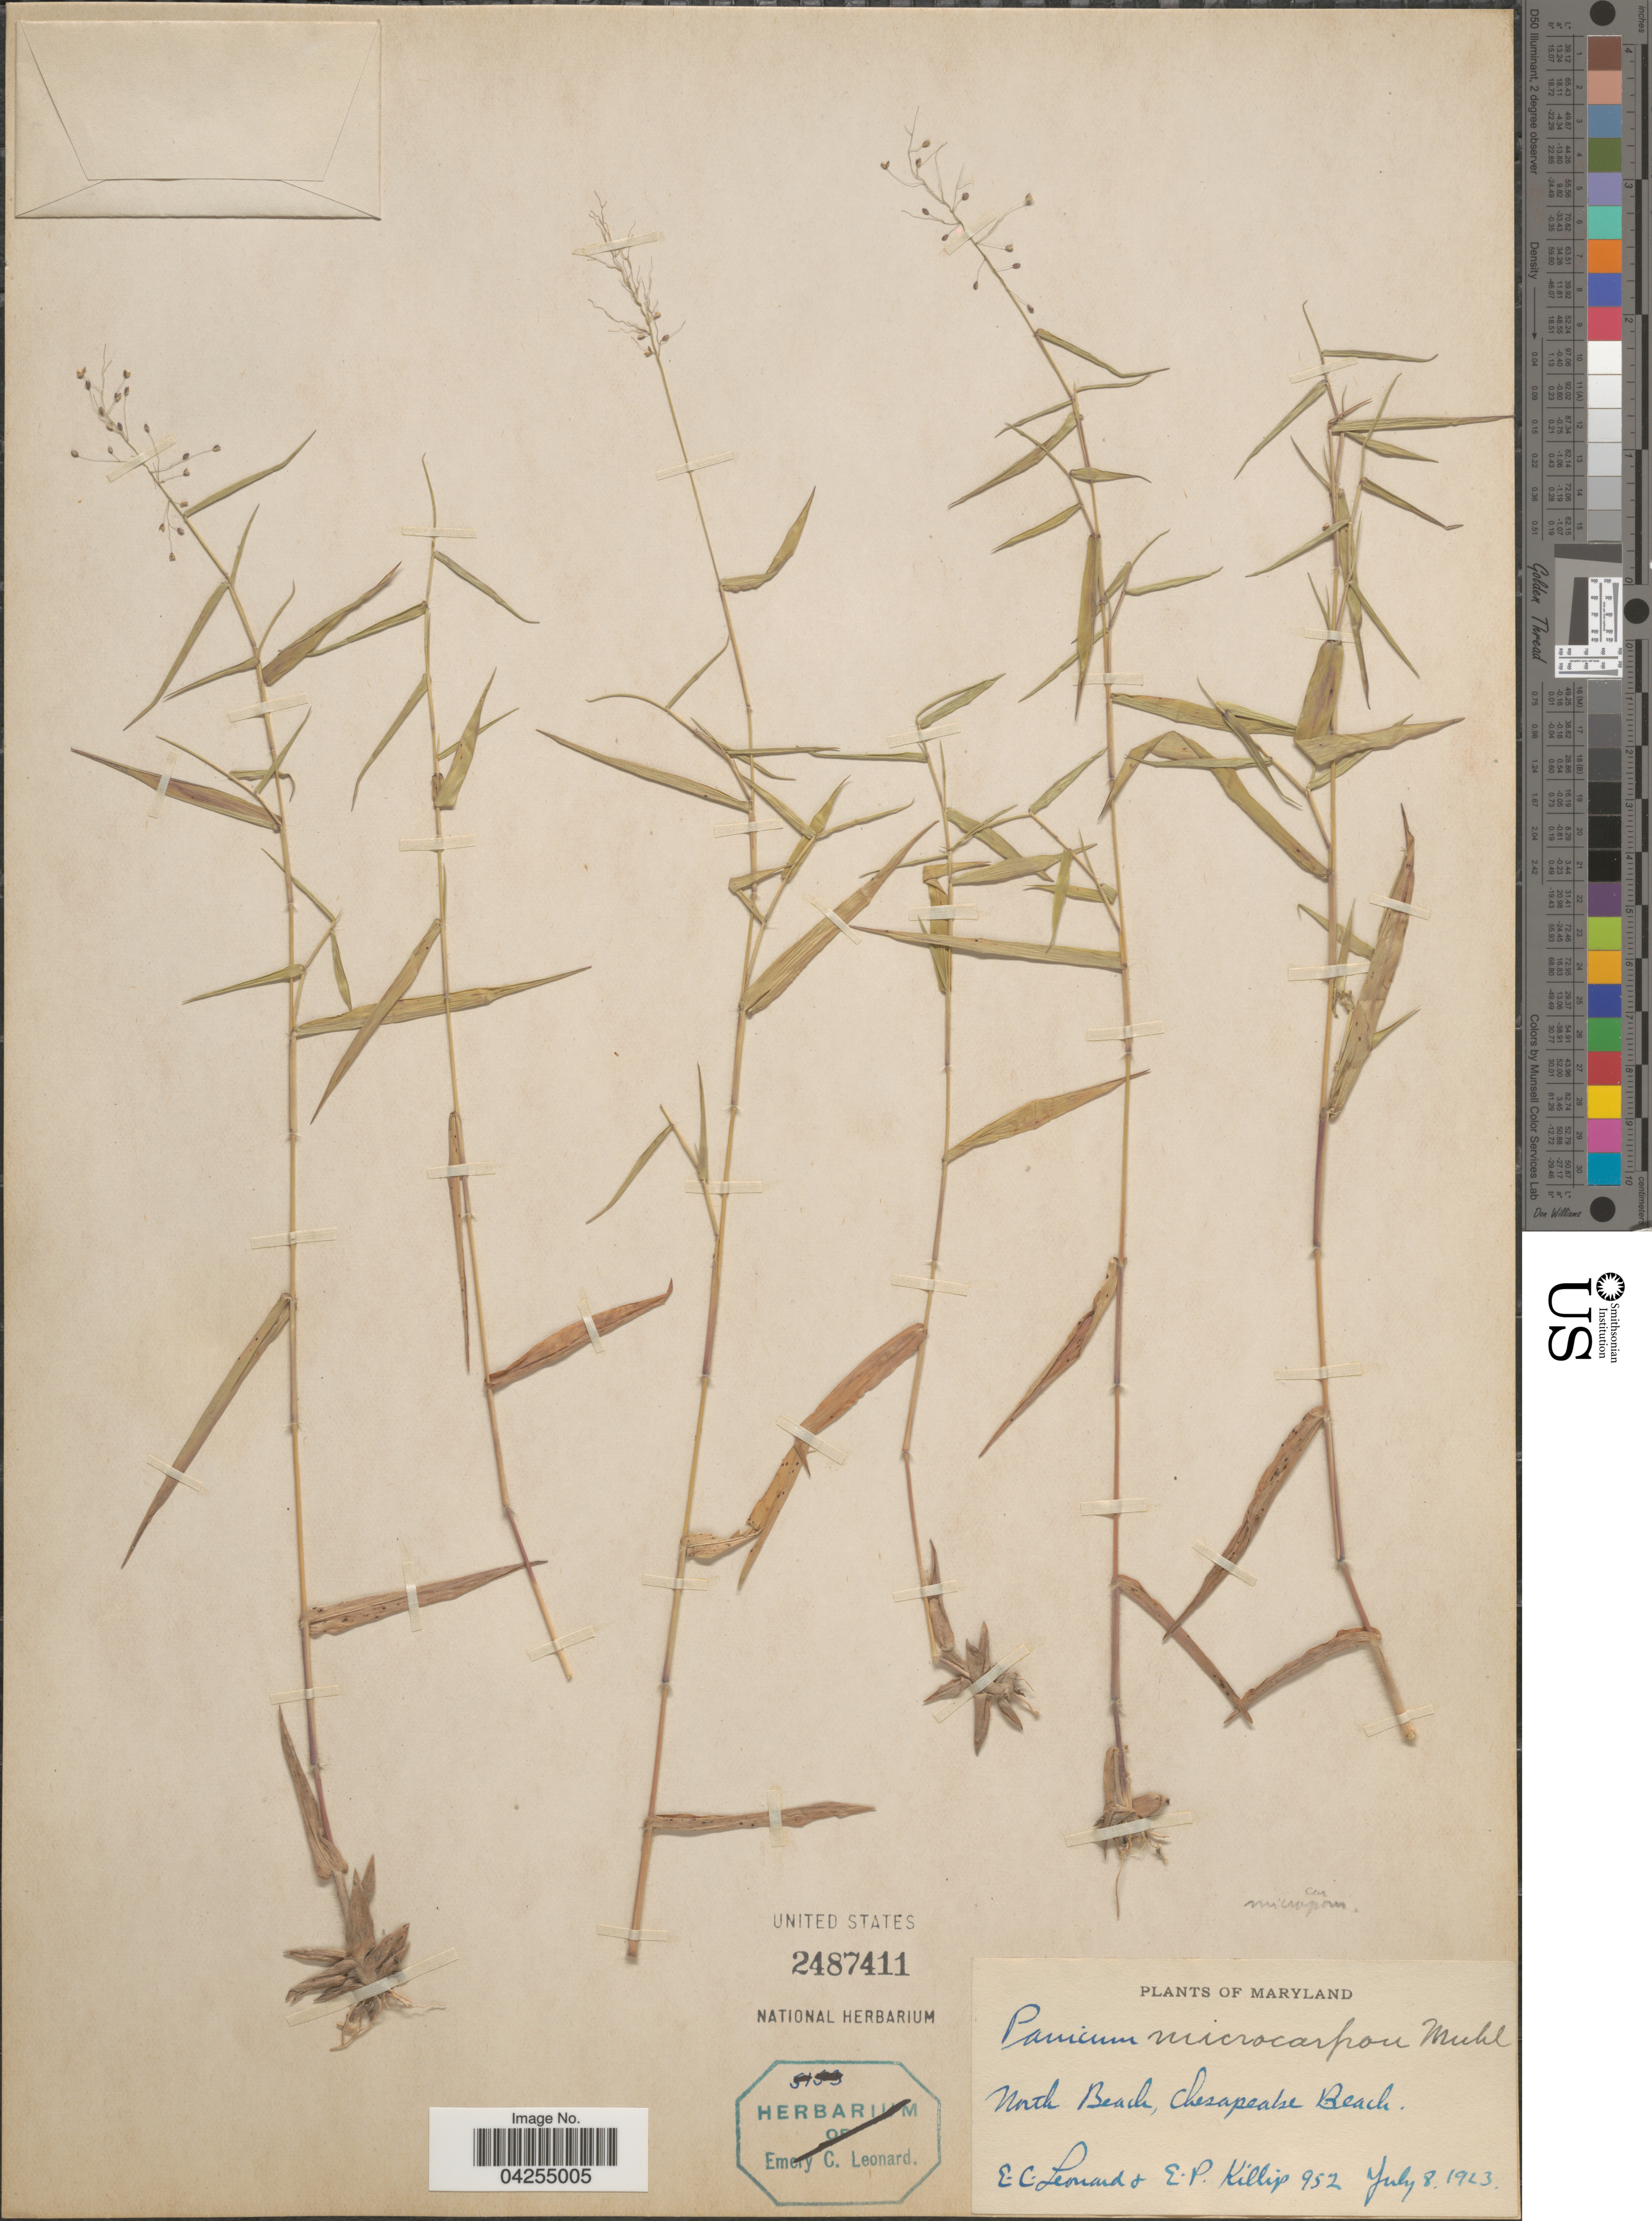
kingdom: Plantae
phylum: Tracheophyta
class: Liliopsida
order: Poales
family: Poaceae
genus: Dichanthelium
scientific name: Dichanthelium dichotomum var. dichotomum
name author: (L.) Gould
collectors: E. C. Leonard & E. P. Killip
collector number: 952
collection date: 1923-07-08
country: United States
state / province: Maryland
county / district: Calvert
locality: North Beach, Chesapeake Beach.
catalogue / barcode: US 2487411